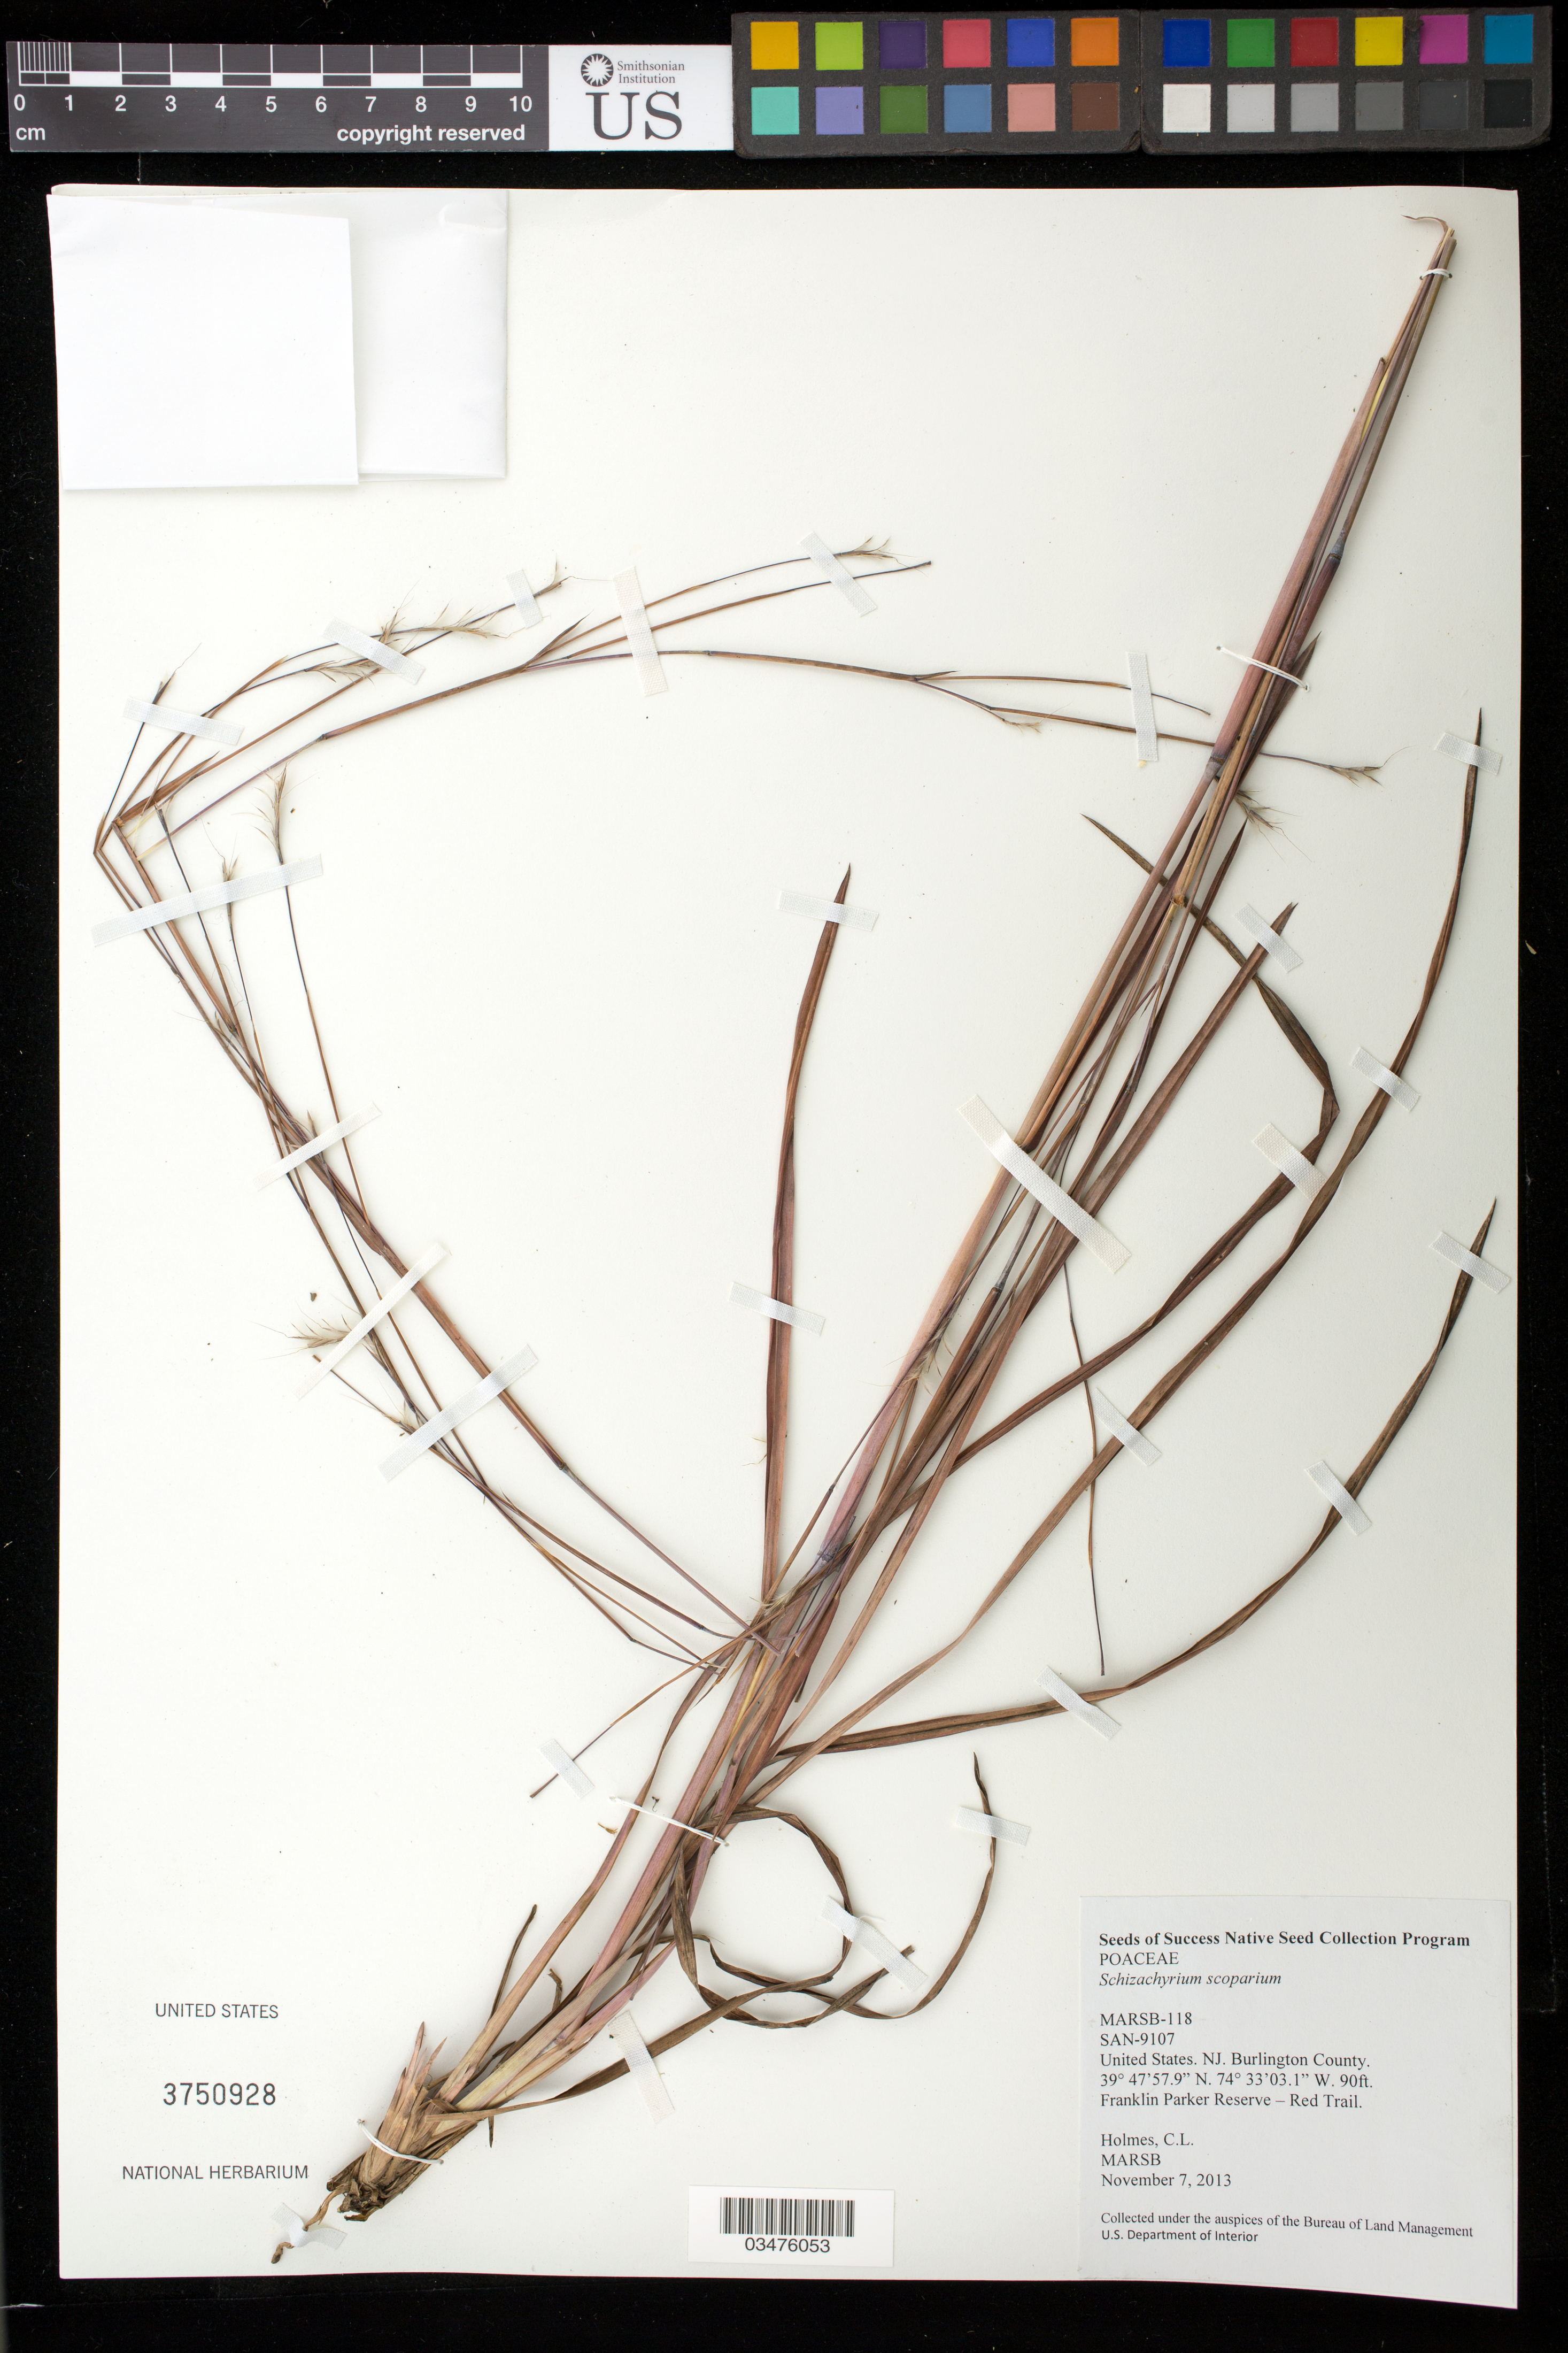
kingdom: Plantae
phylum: Tracheophyta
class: Liliopsida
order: Poales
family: Poaceae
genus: Schizachyrium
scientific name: Schizachyrium scoparium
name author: (Michx.) Nash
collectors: C. Holmes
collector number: MARSB-118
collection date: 2013-11-07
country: United States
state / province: New Jersey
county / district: Burlington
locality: Franklin Parker Reserve, Red trail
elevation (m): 27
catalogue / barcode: US 3750928